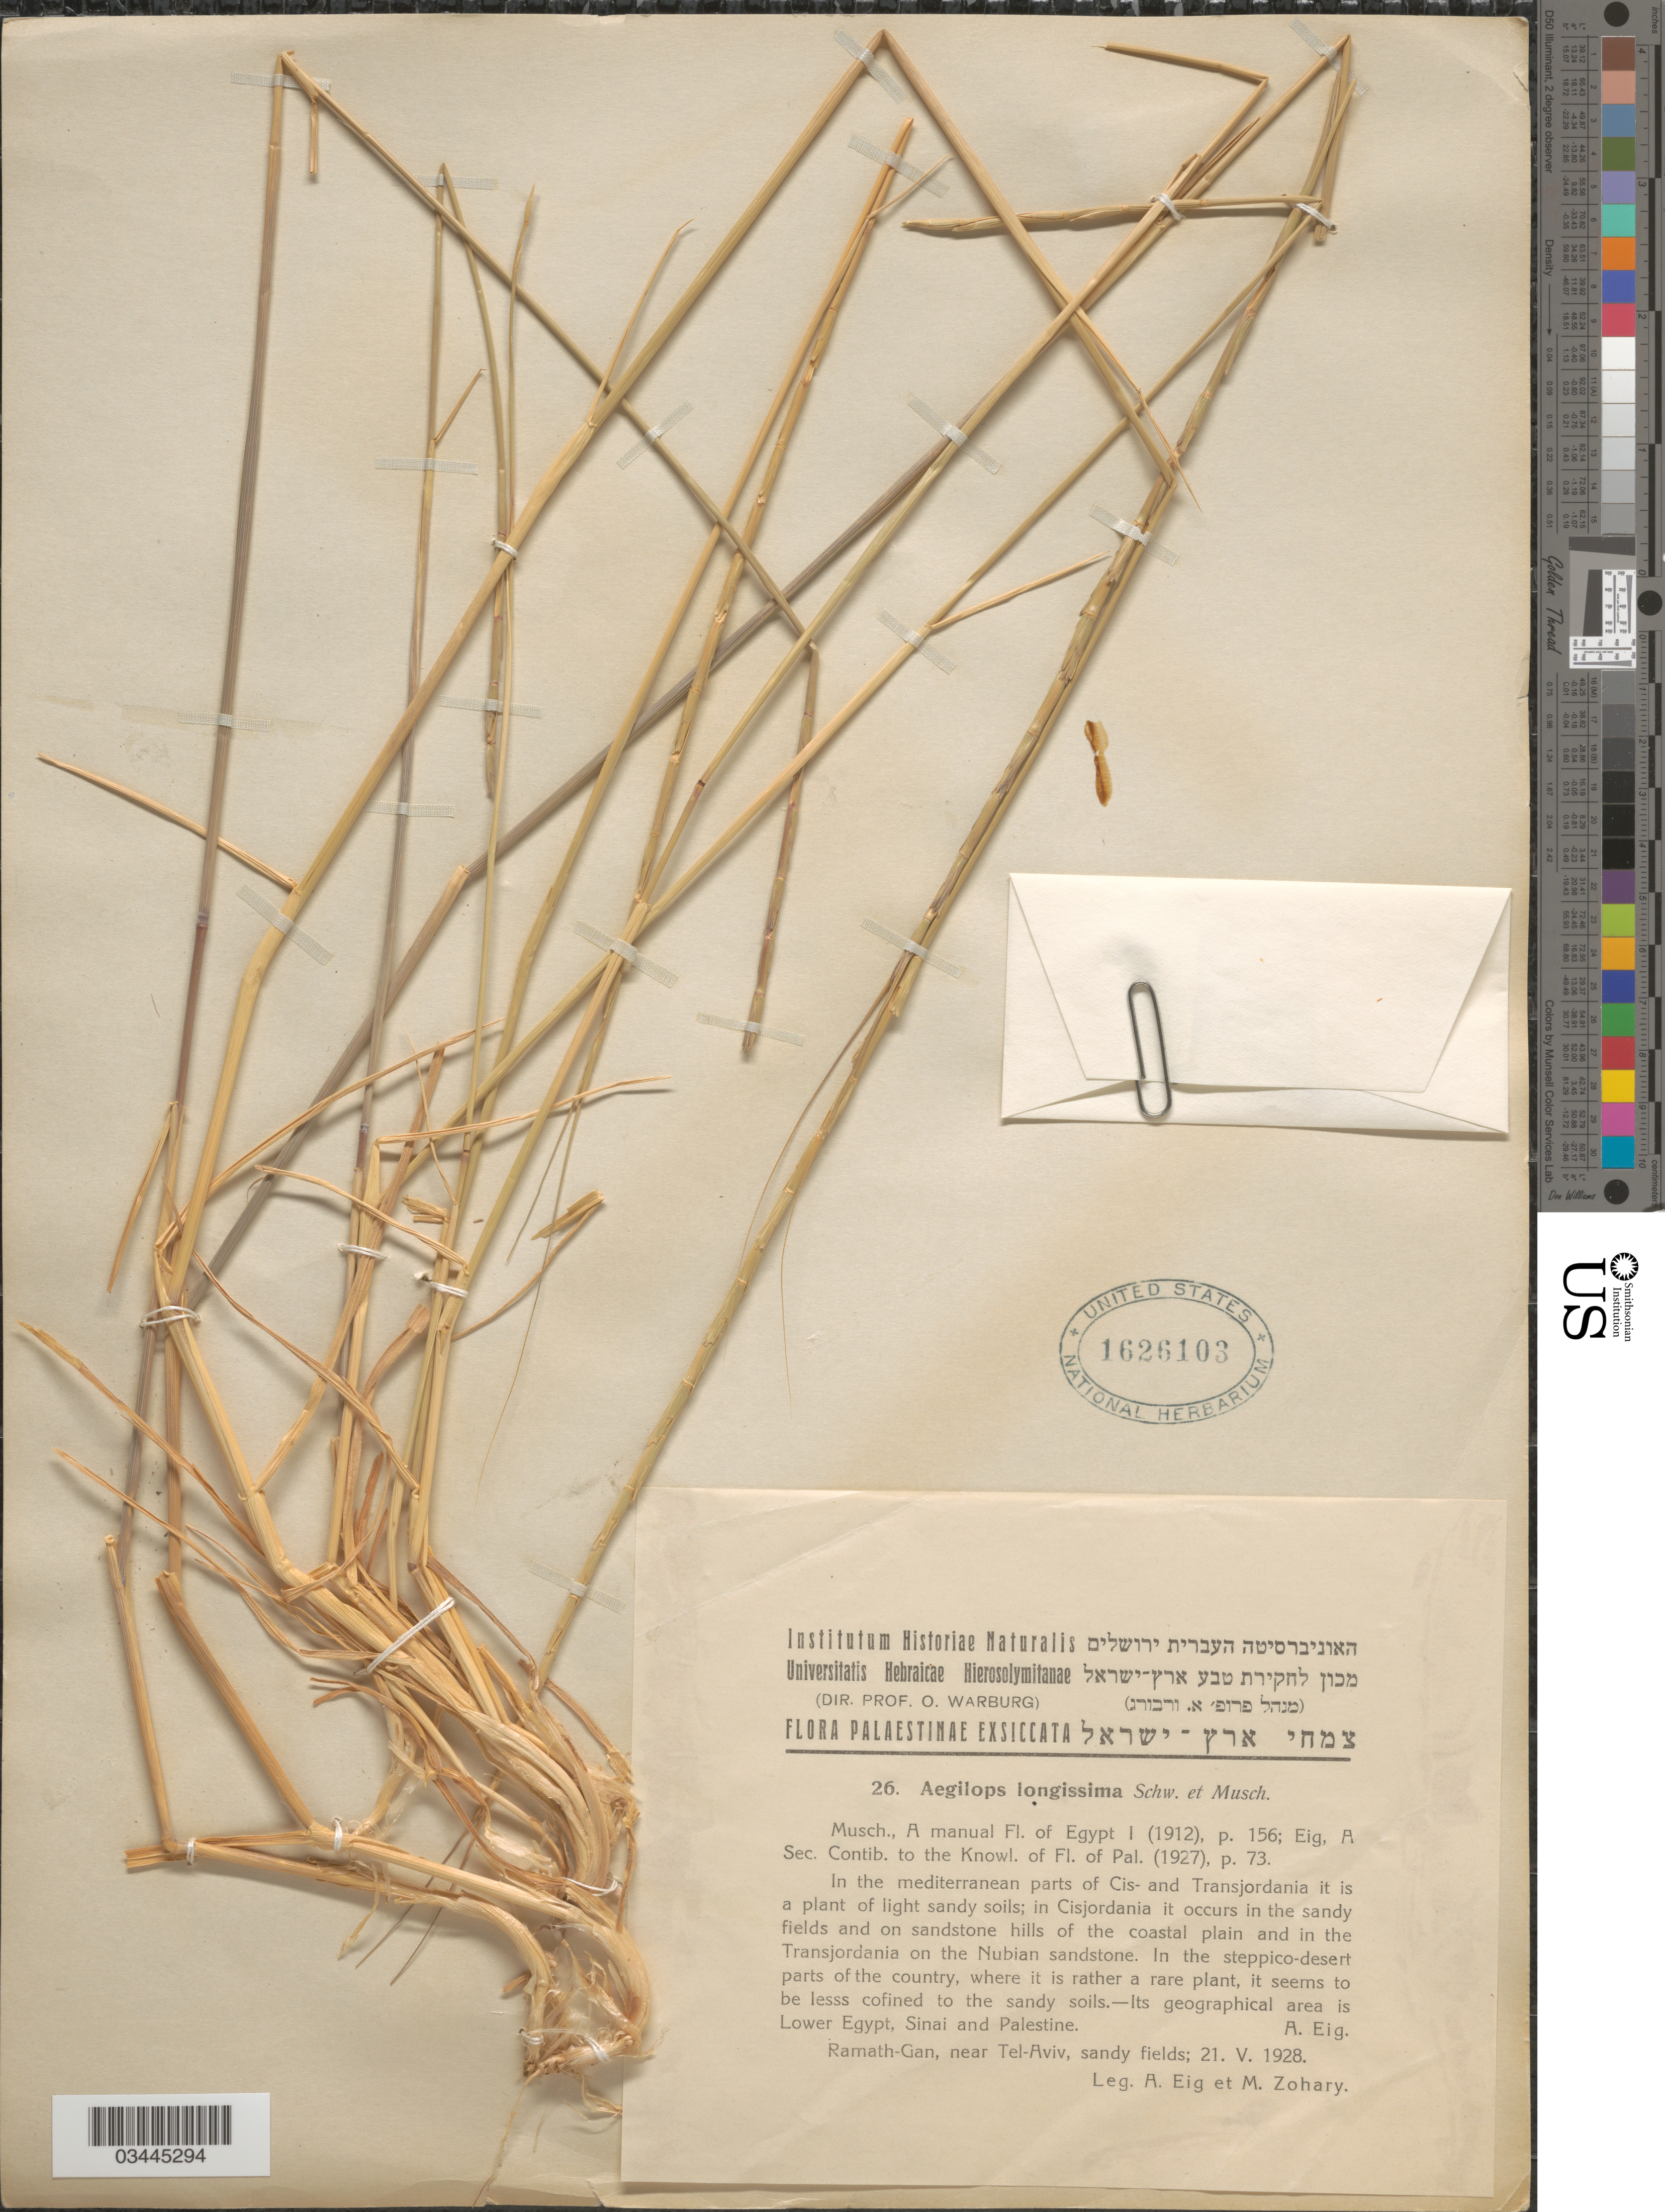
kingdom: Plantae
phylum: Tracheophyta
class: Liliopsida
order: Poales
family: Poaceae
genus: Aegilops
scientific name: Aegilops longissima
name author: Schweinf. & Muschl.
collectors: A. Eig & M. Zohary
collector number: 26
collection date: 1928-05-21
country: Israel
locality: Ramath-Gan, near Tel-Aviv, sandy fields. Palaestinae.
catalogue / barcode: US 1626103